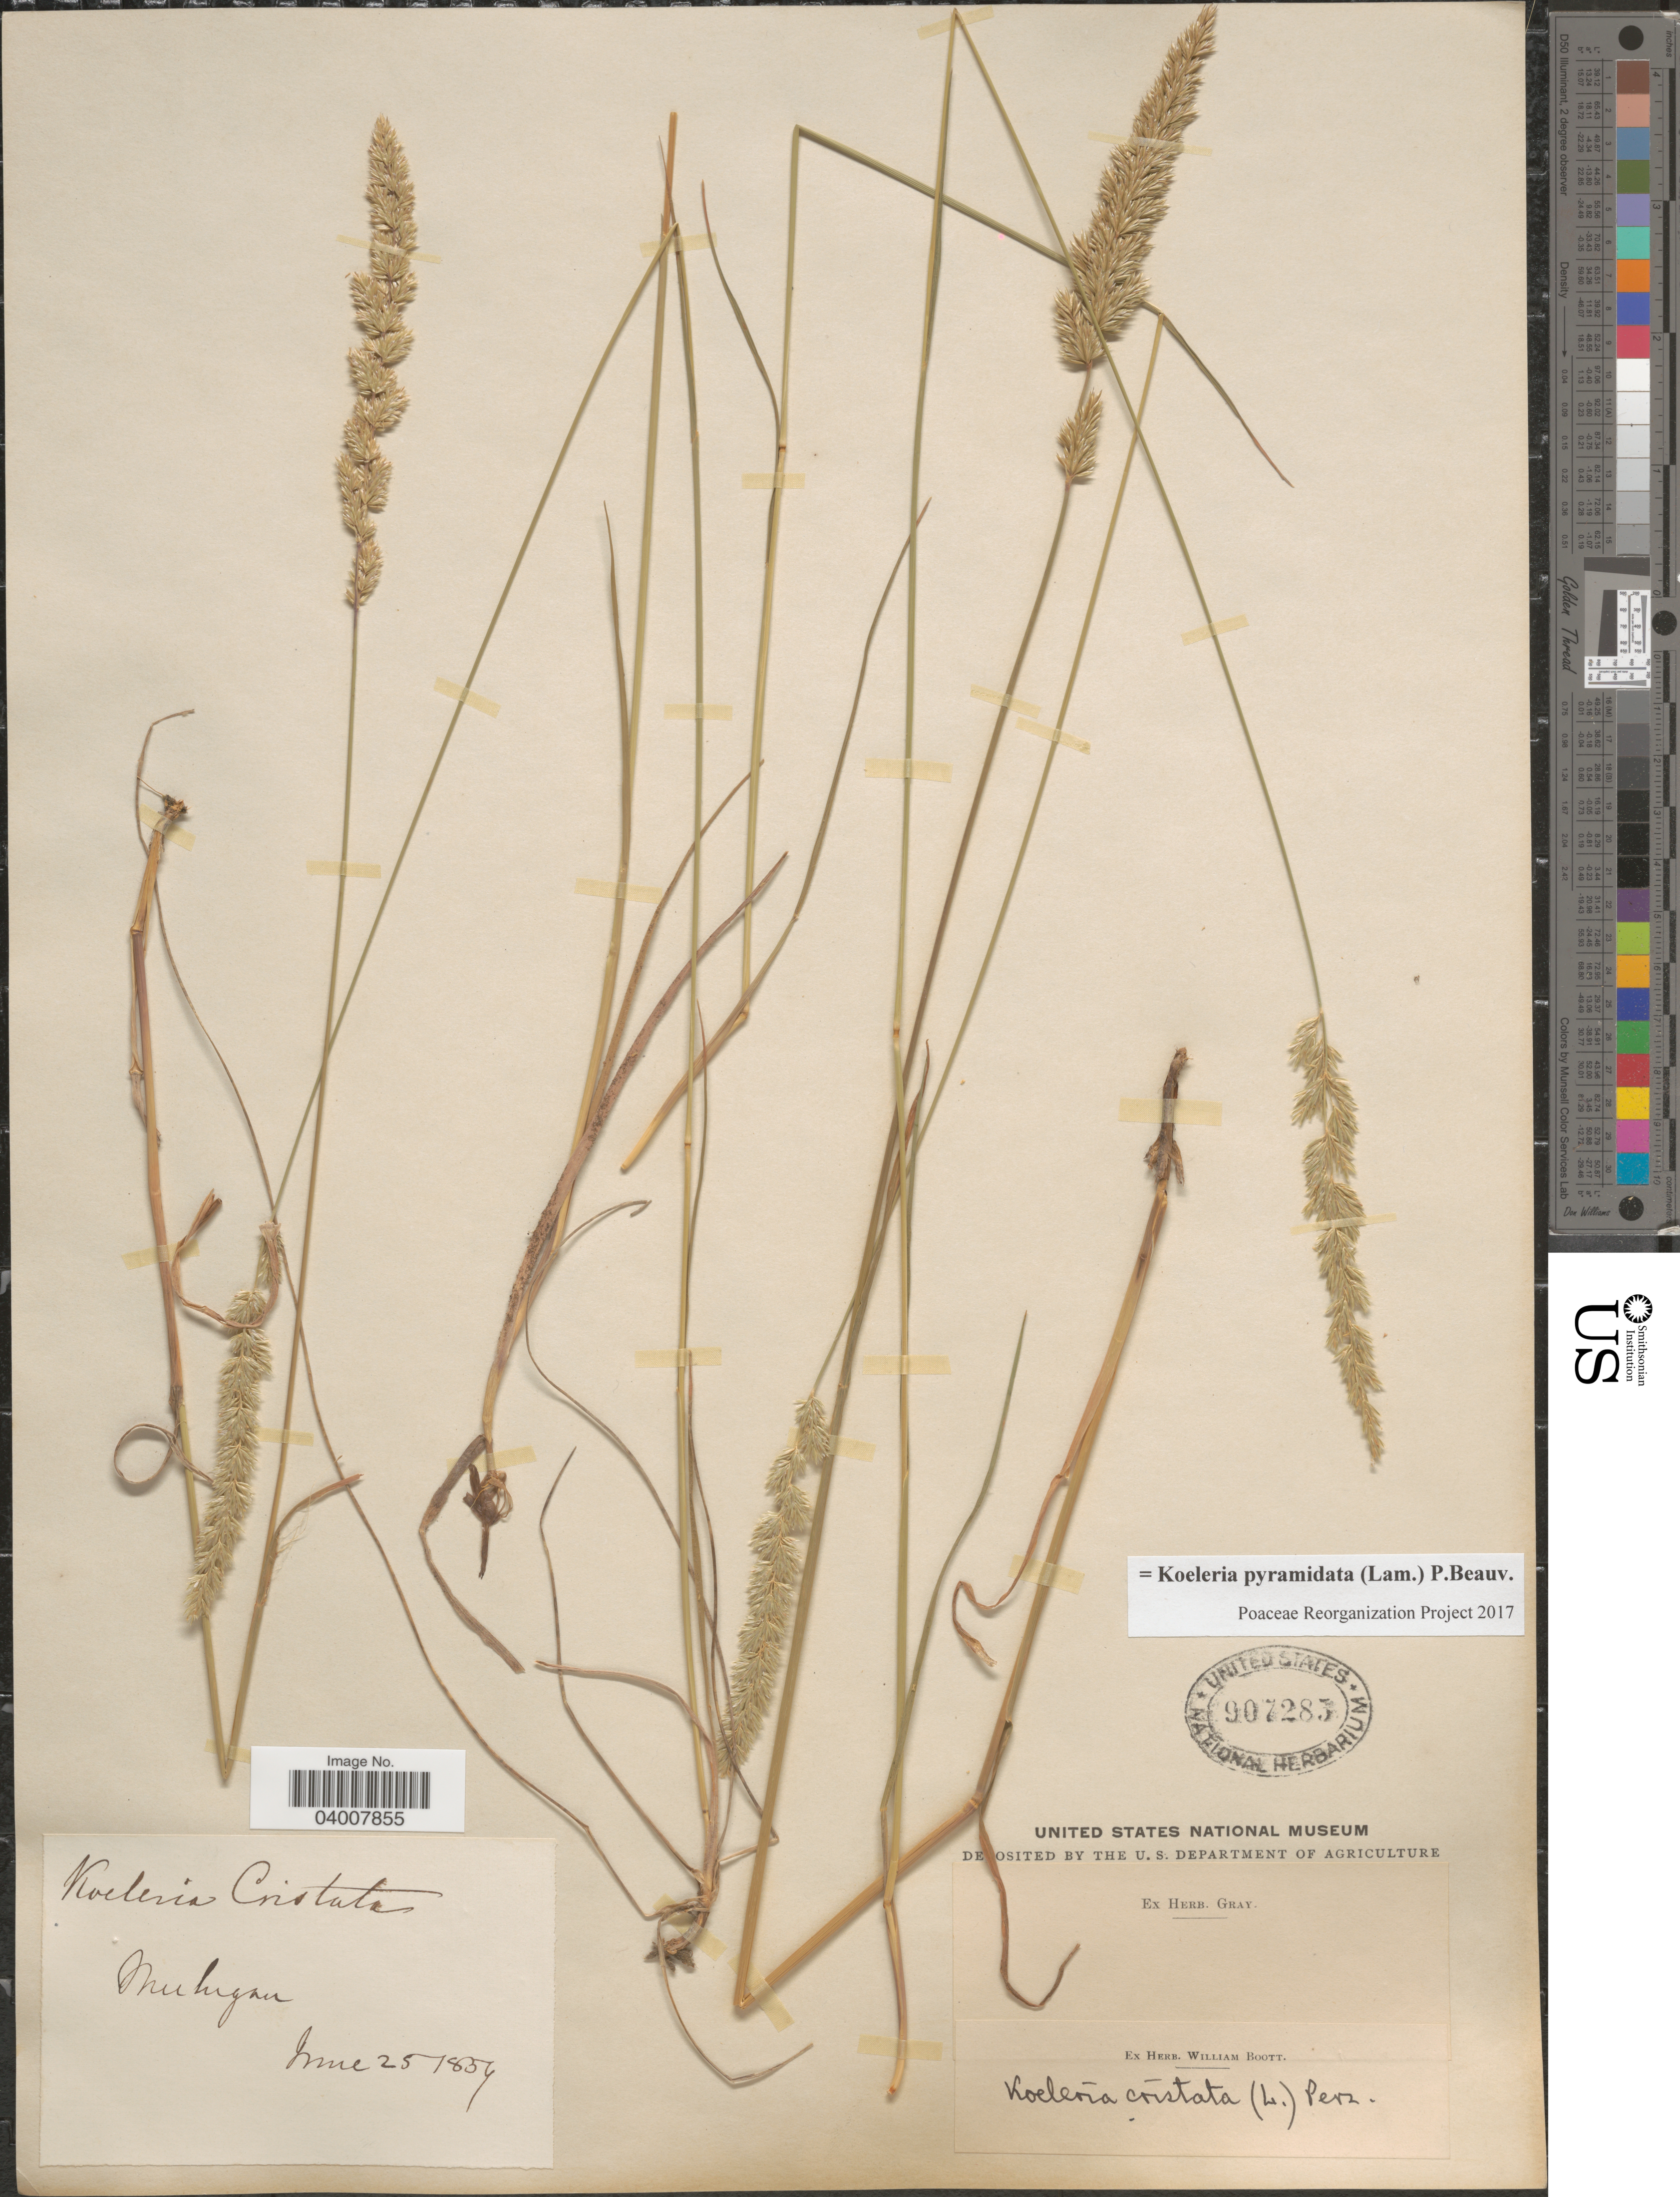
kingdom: Plantae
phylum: Tracheophyta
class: Liliopsida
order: Poales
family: Poaceae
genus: Koeleria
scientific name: Koeleria pyramidata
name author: (Lam.) P. Beauv.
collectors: ex herb. William Boott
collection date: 1834-06-25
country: United States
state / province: Michigan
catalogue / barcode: US 907285